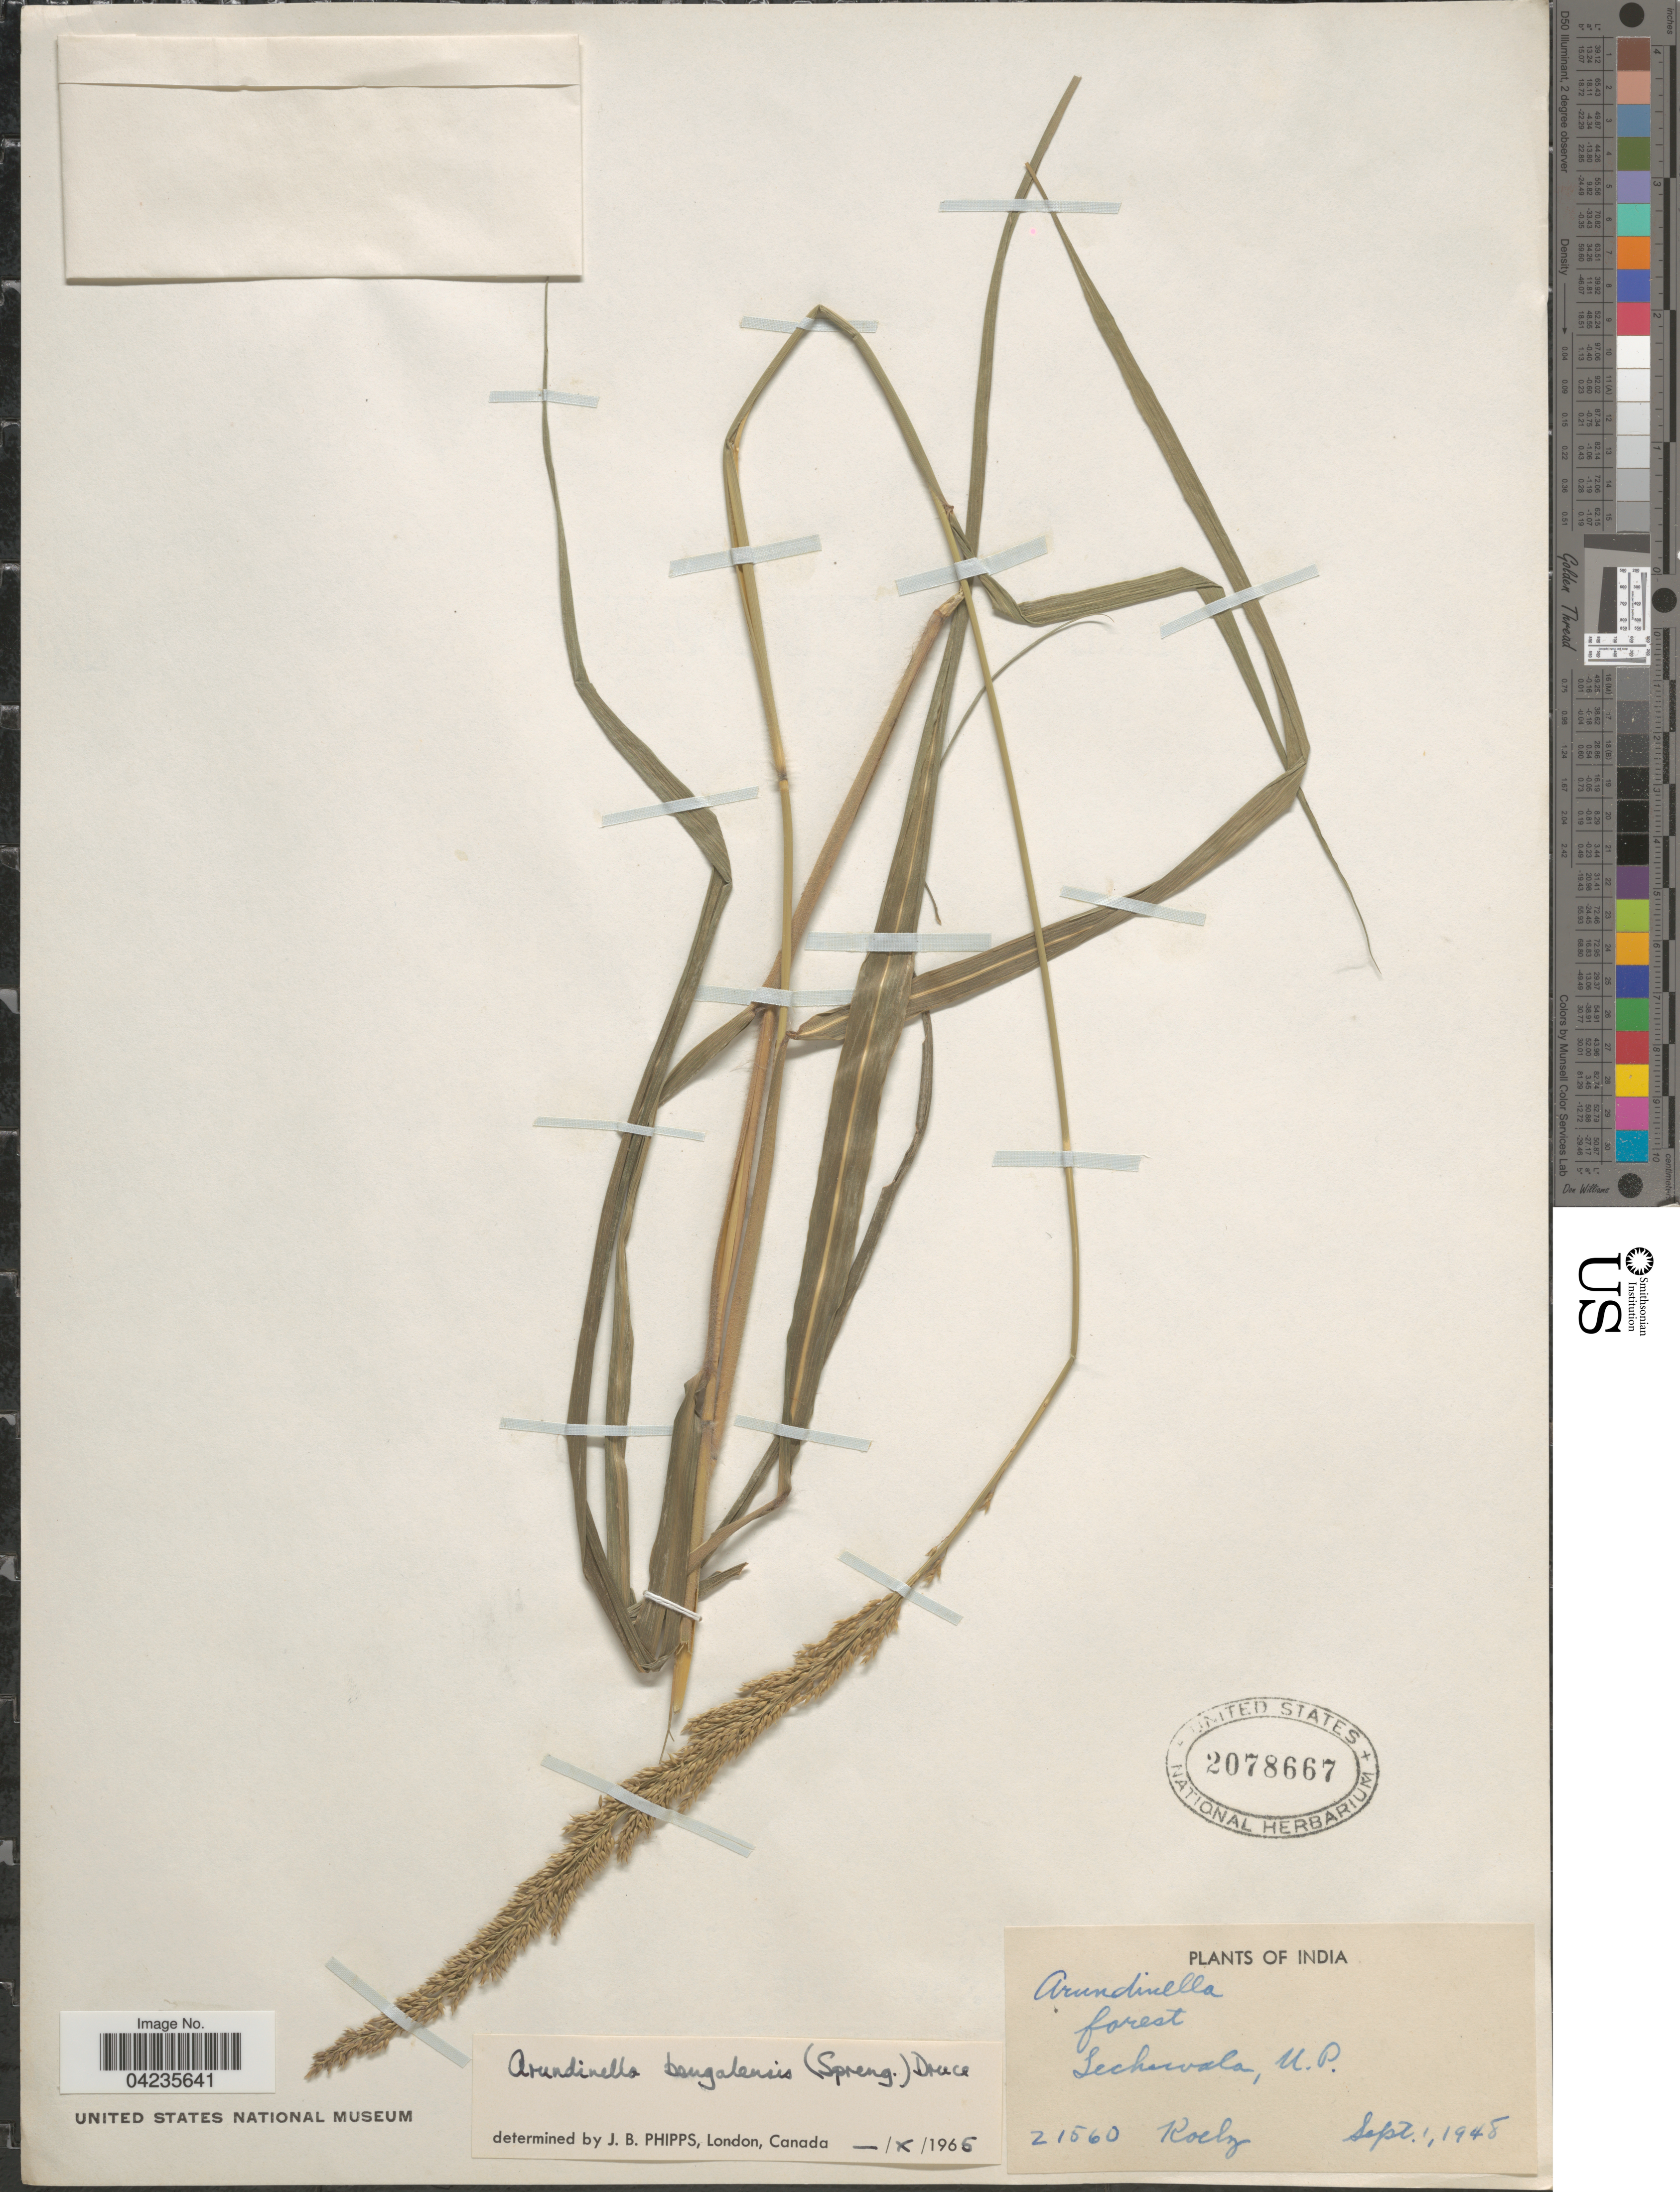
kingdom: Plantae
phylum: Tracheophyta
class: Liliopsida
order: Poales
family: Poaceae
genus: Arundinella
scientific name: Arundinella bengalensis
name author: (Spreng.) Druce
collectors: Koelz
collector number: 21560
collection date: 1948-09-01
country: India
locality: Lechewala [interpreted], U. P.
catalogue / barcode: US 2078667